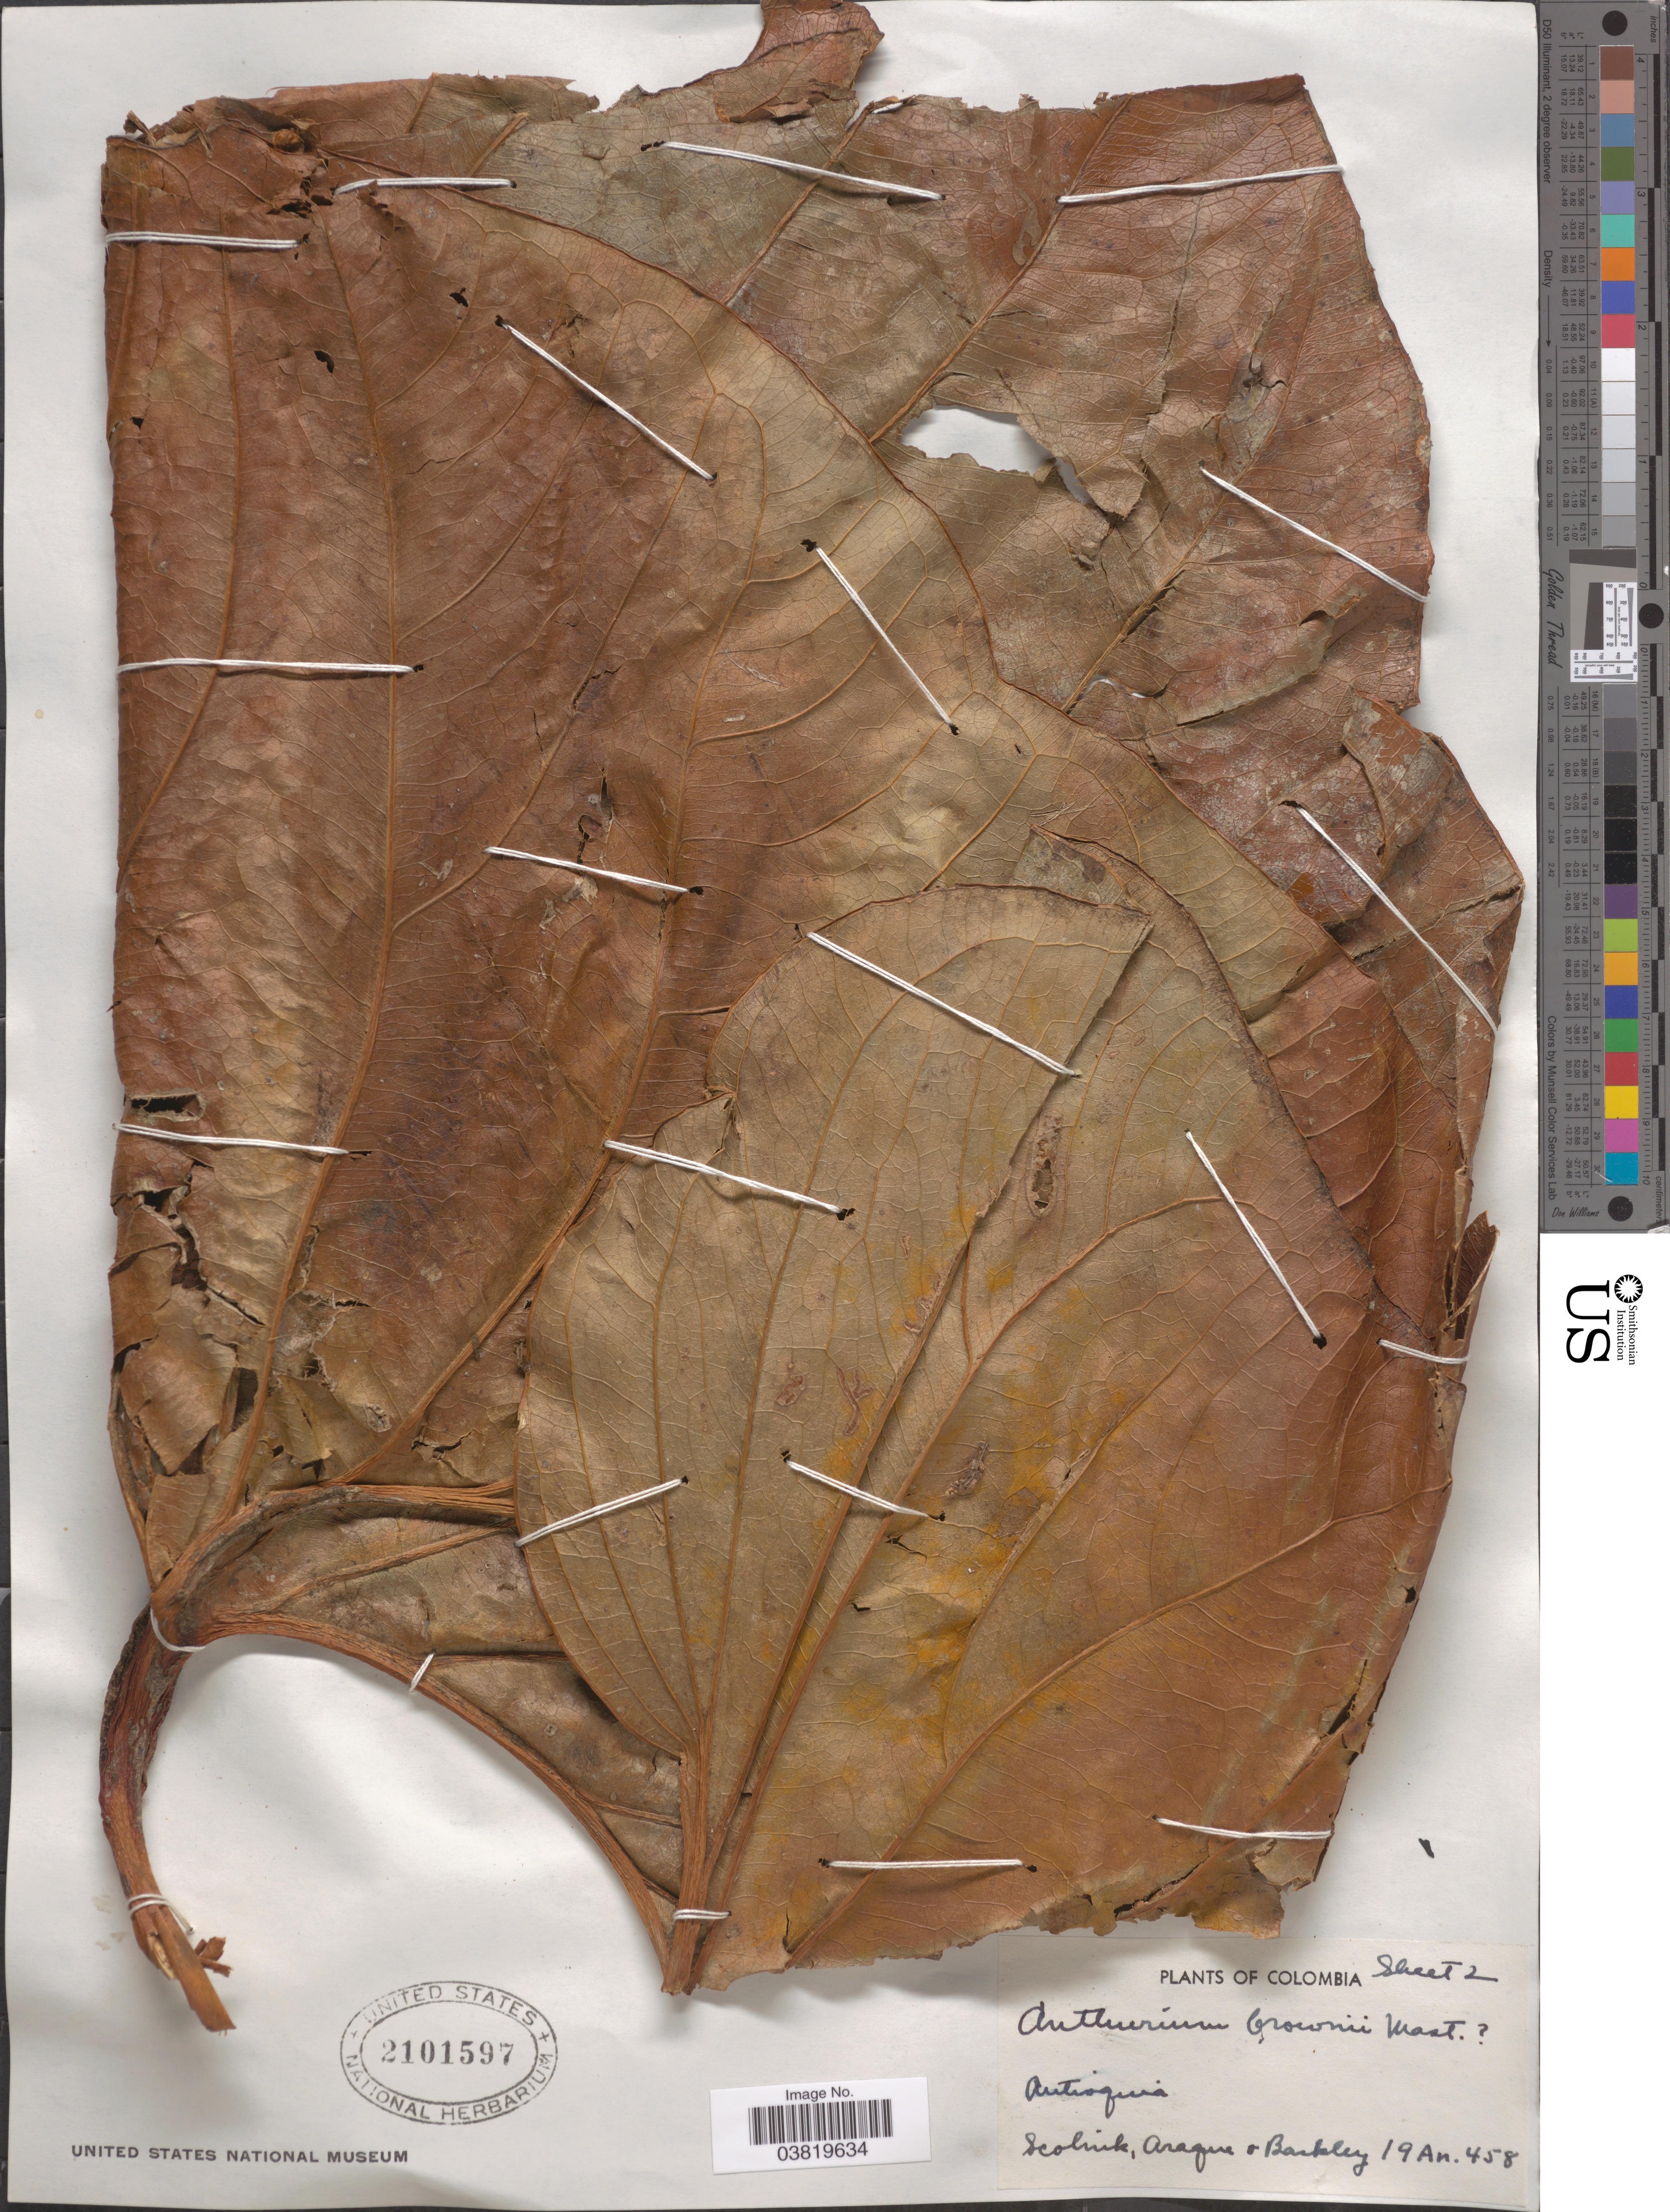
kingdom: Plantae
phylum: Tracheophyta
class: Liliopsida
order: Alismatales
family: Araceae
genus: Anthurium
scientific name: Anthurium brownii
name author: Mast.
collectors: Scolnik, Arague & -- Barkley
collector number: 19An458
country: Colombia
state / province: Antioquia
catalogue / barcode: US 2101597